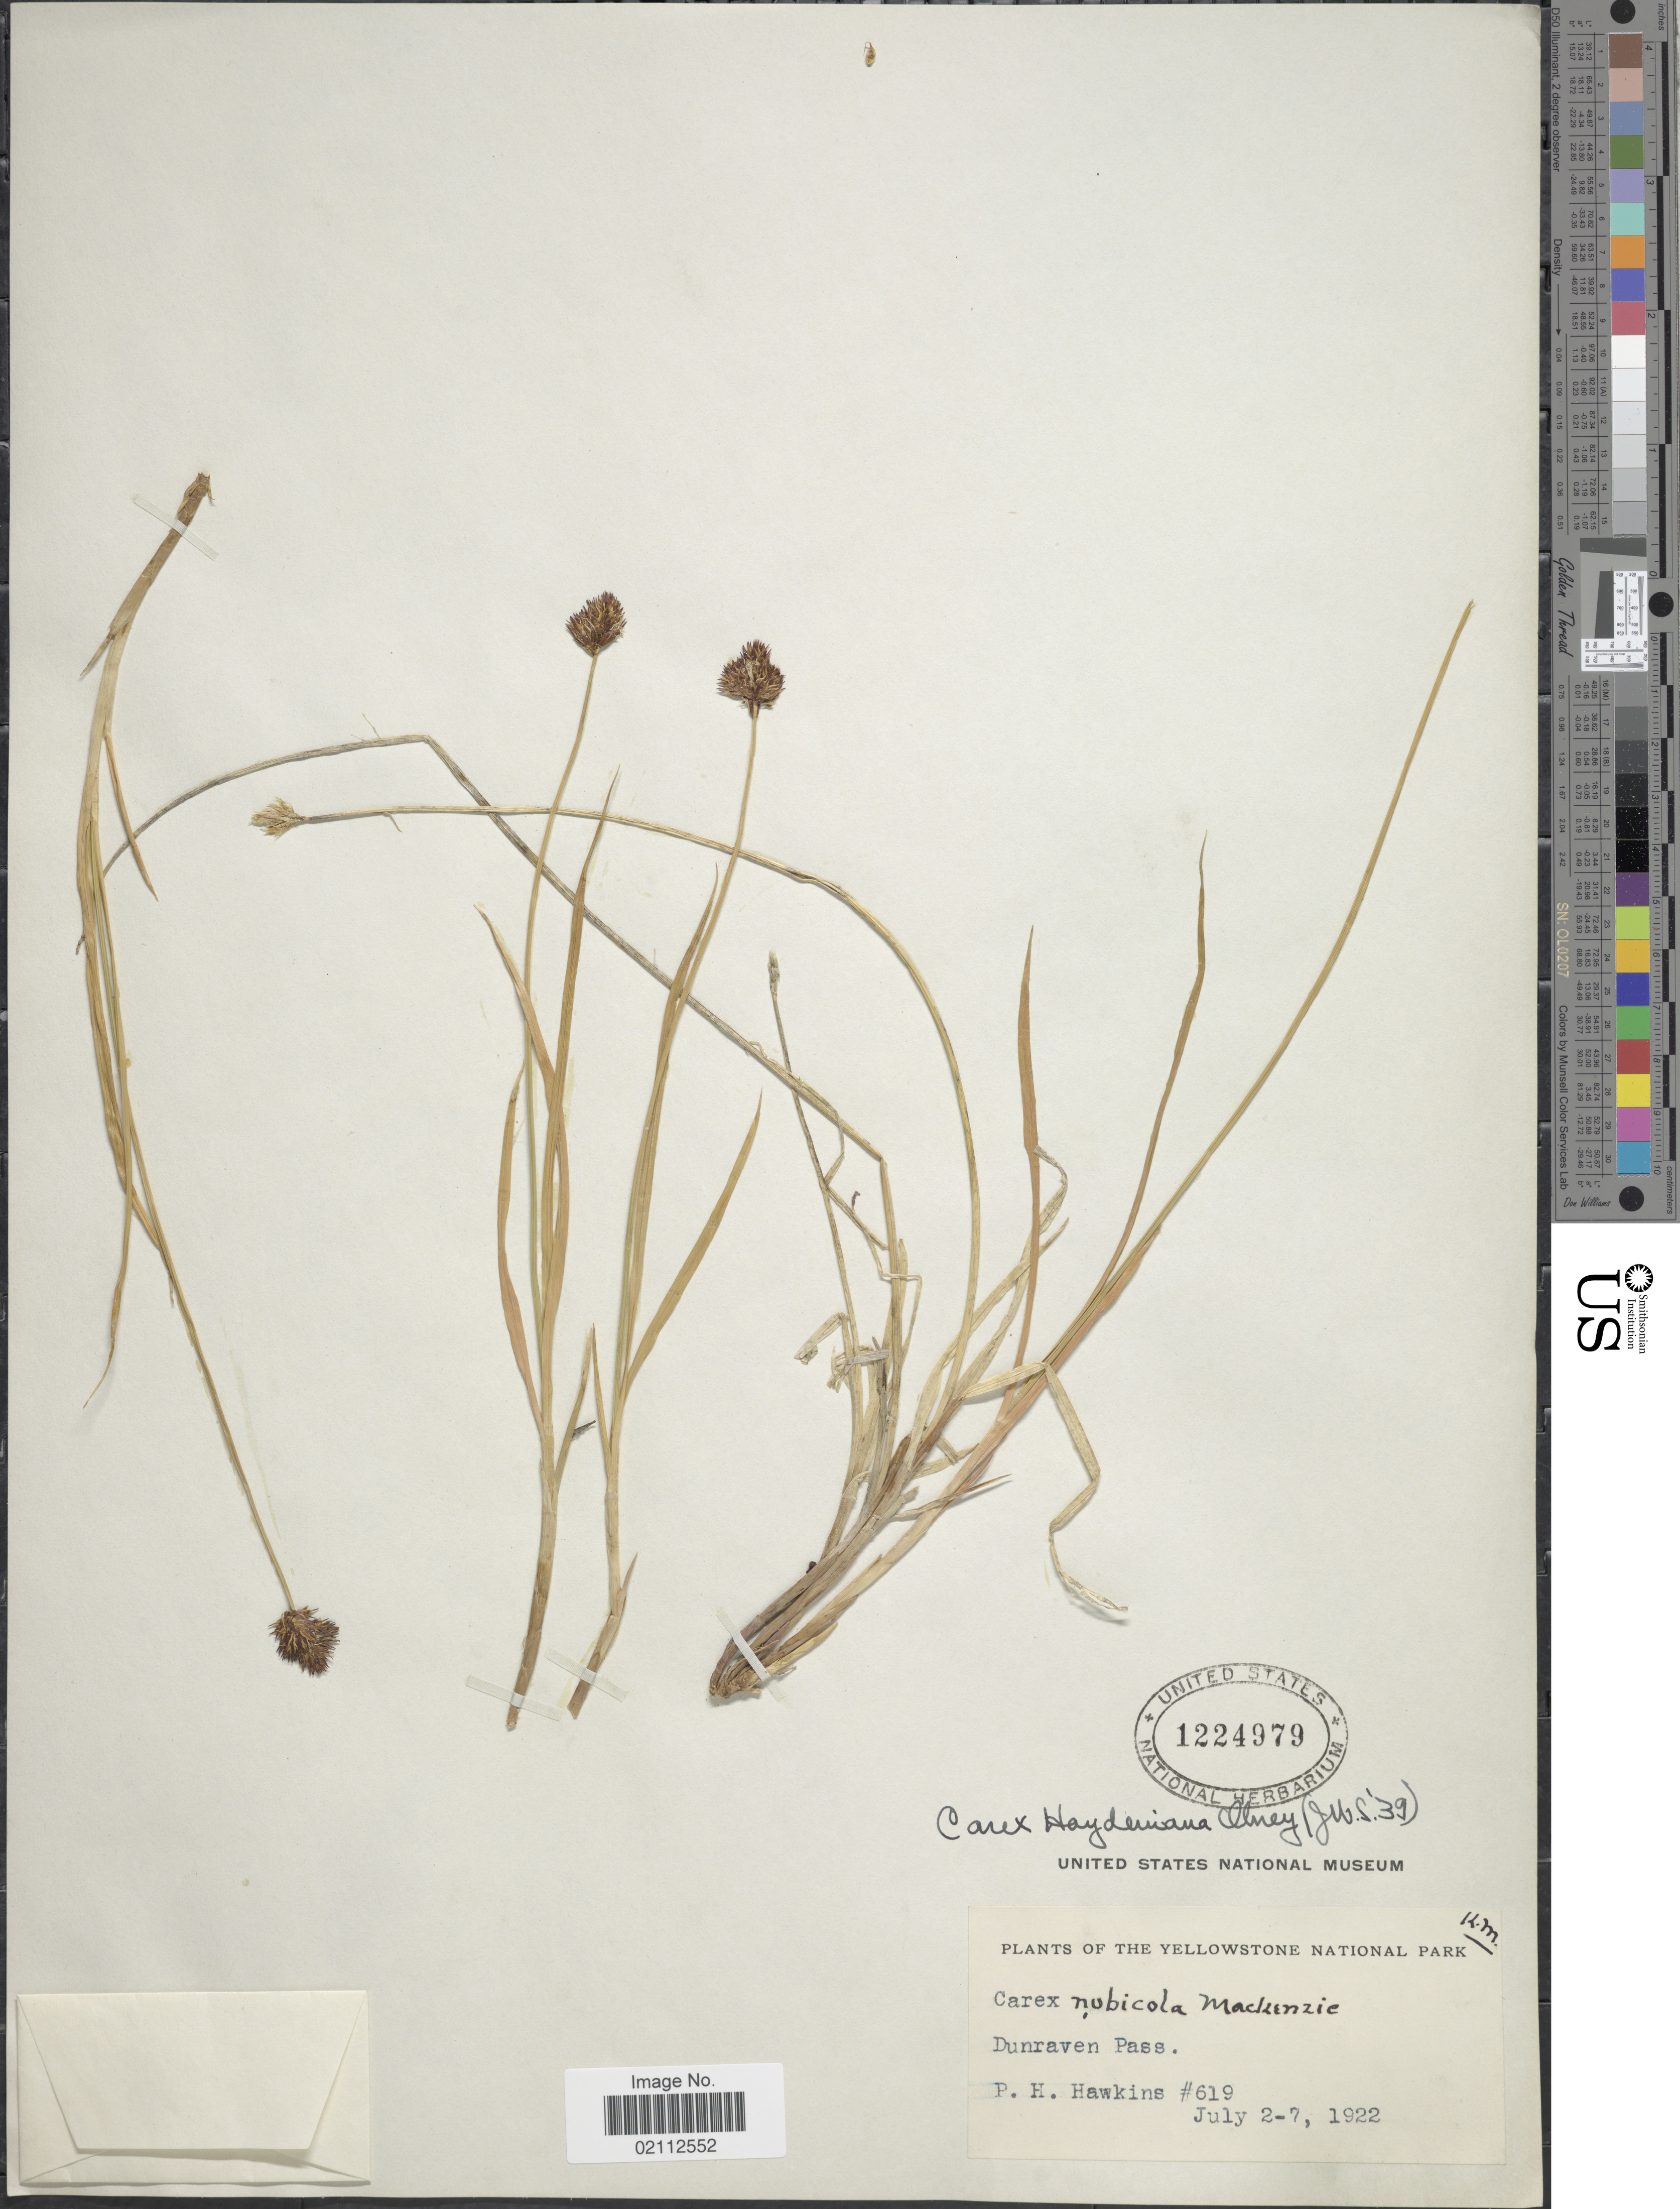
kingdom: Plantae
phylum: Tracheophyta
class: Liliopsida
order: Poales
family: Cyperaceae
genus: Carex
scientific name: Carex haydeniana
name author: Olney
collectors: P. Hawkins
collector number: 619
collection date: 1922-07-02/1922-07-07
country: United States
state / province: Wyoming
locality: The Yellowstone National Park, Dunraven Pass.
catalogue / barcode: US 1224979